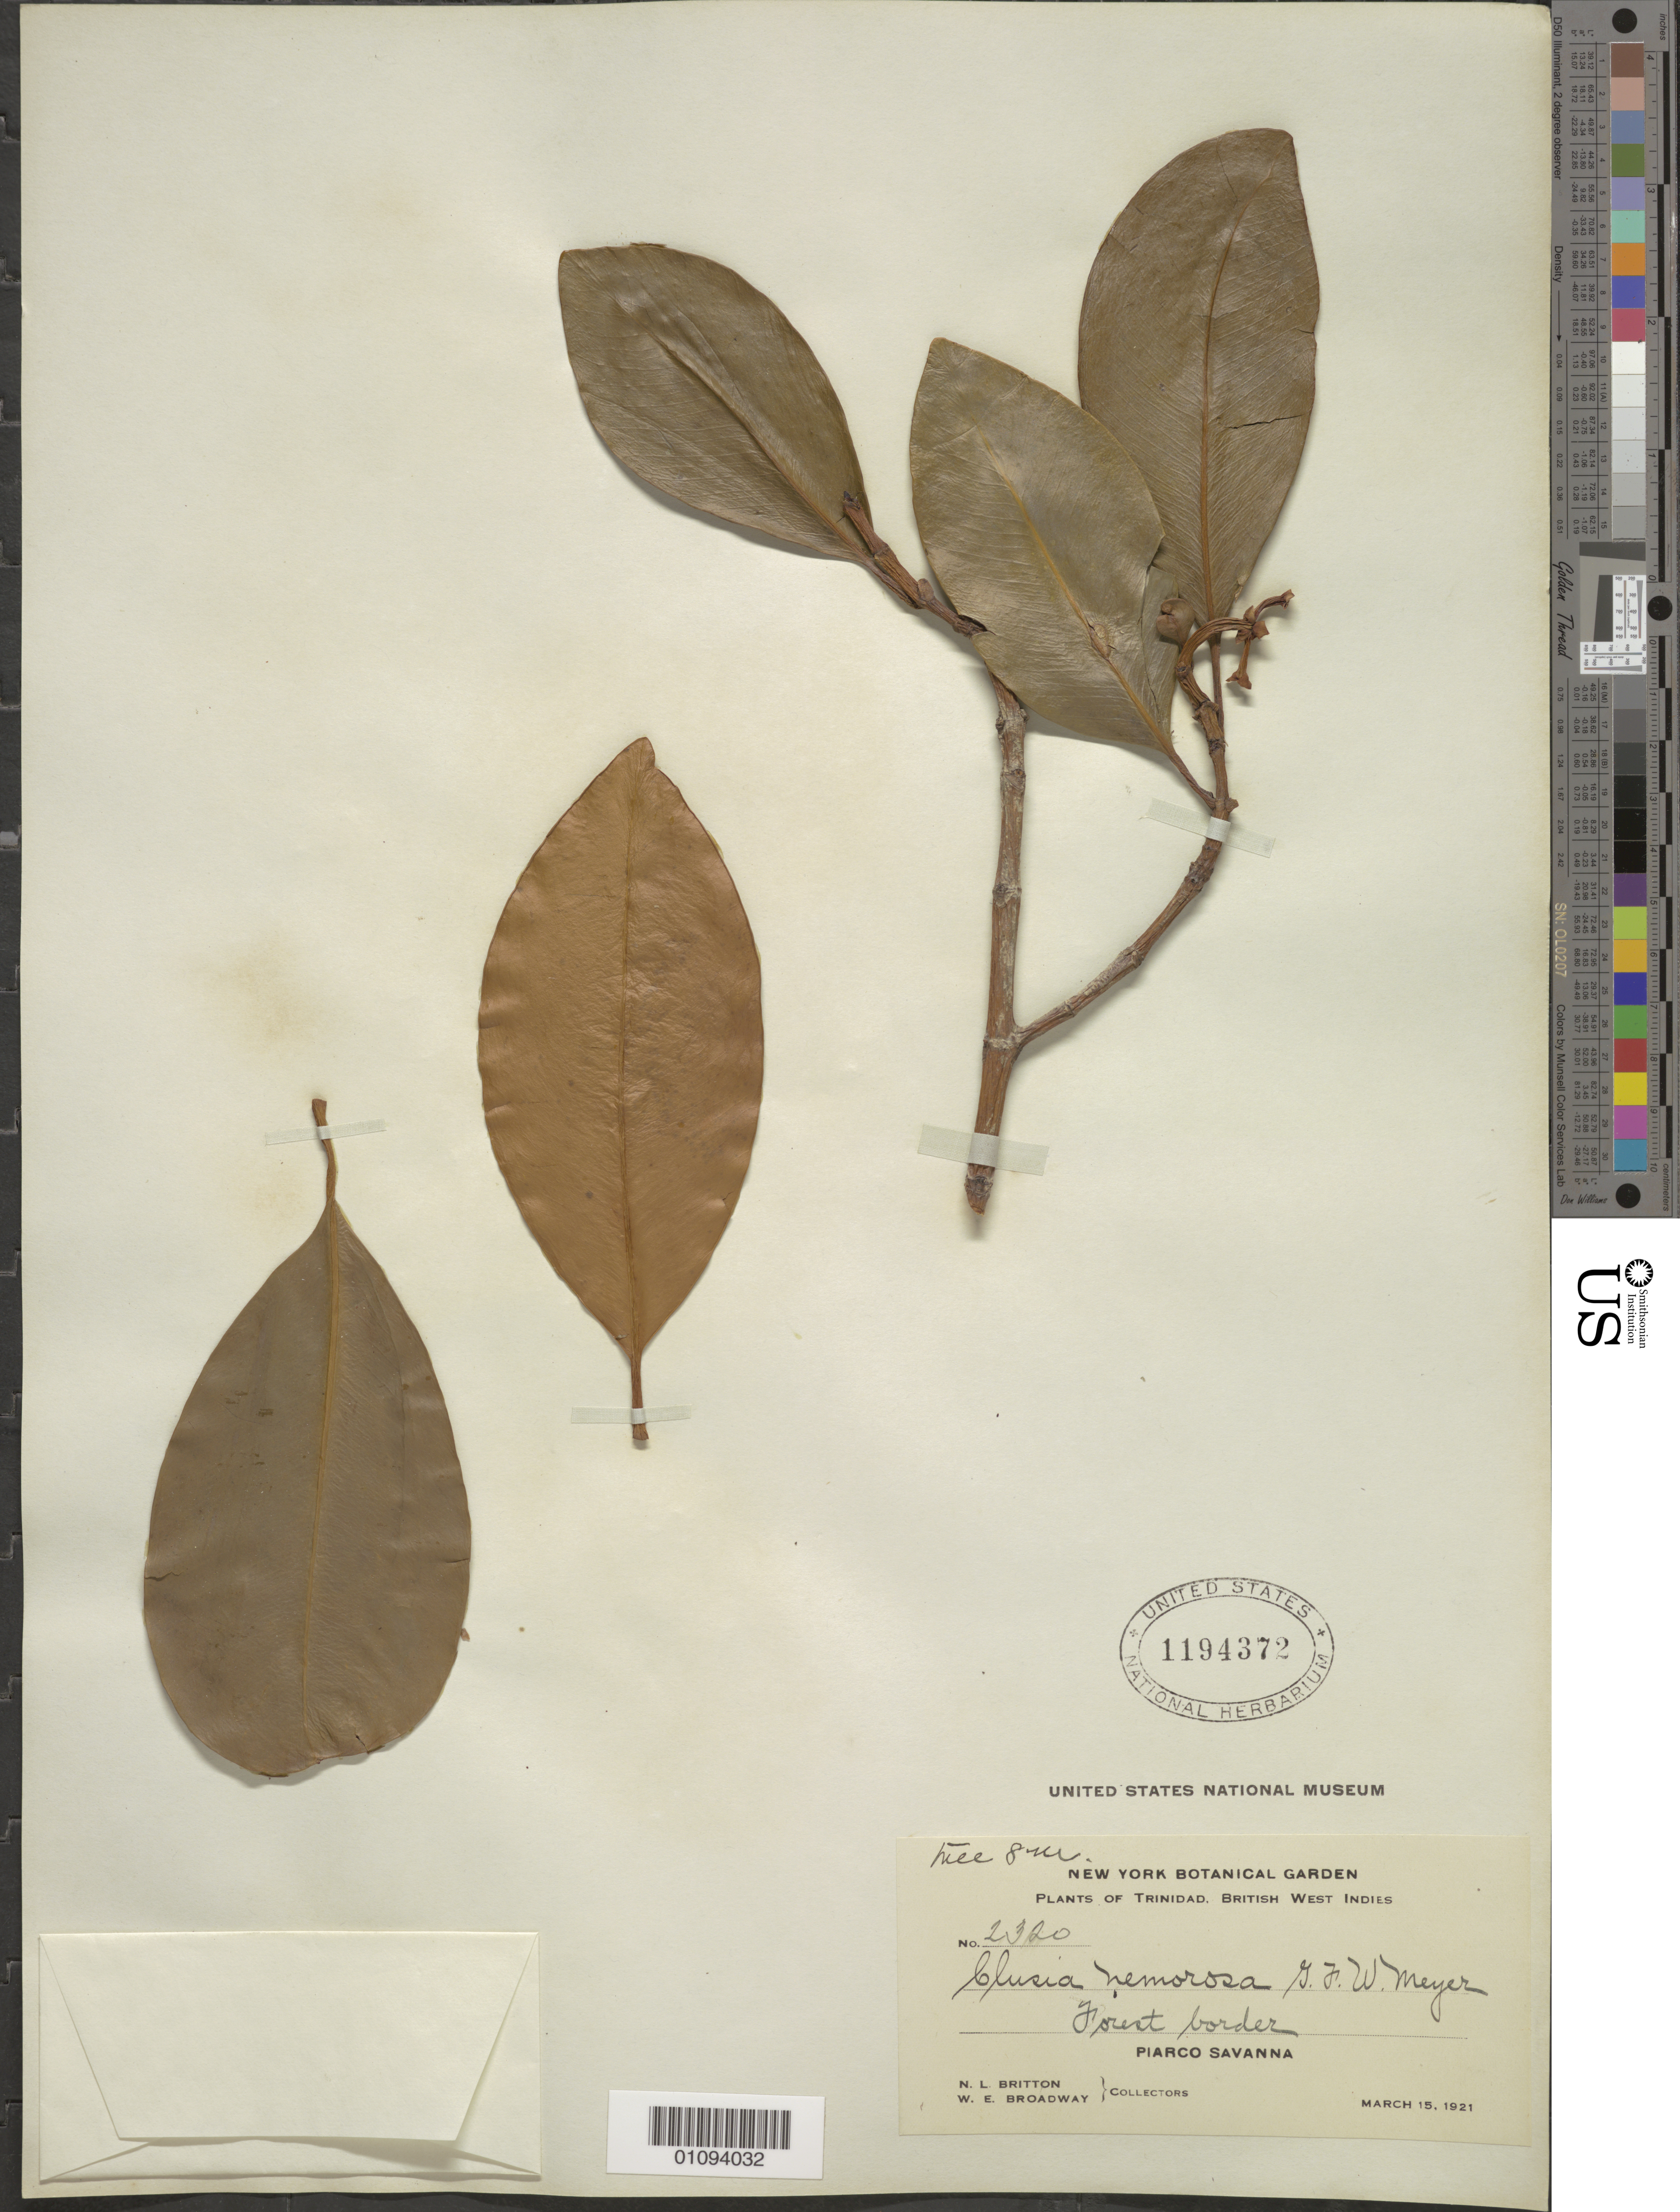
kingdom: Plantae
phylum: Tracheophyta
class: Magnoliopsida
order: Malpighiales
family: Clusiaceae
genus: Clusia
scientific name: Clusia nemorosa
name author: G. Mey.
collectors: N. Britton & W. E. Broadway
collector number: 2320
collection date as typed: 15 Mar 1921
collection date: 1921-03-15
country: Trinidad and Tobago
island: Trinidad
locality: Piarco Savanna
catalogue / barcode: US 1194372